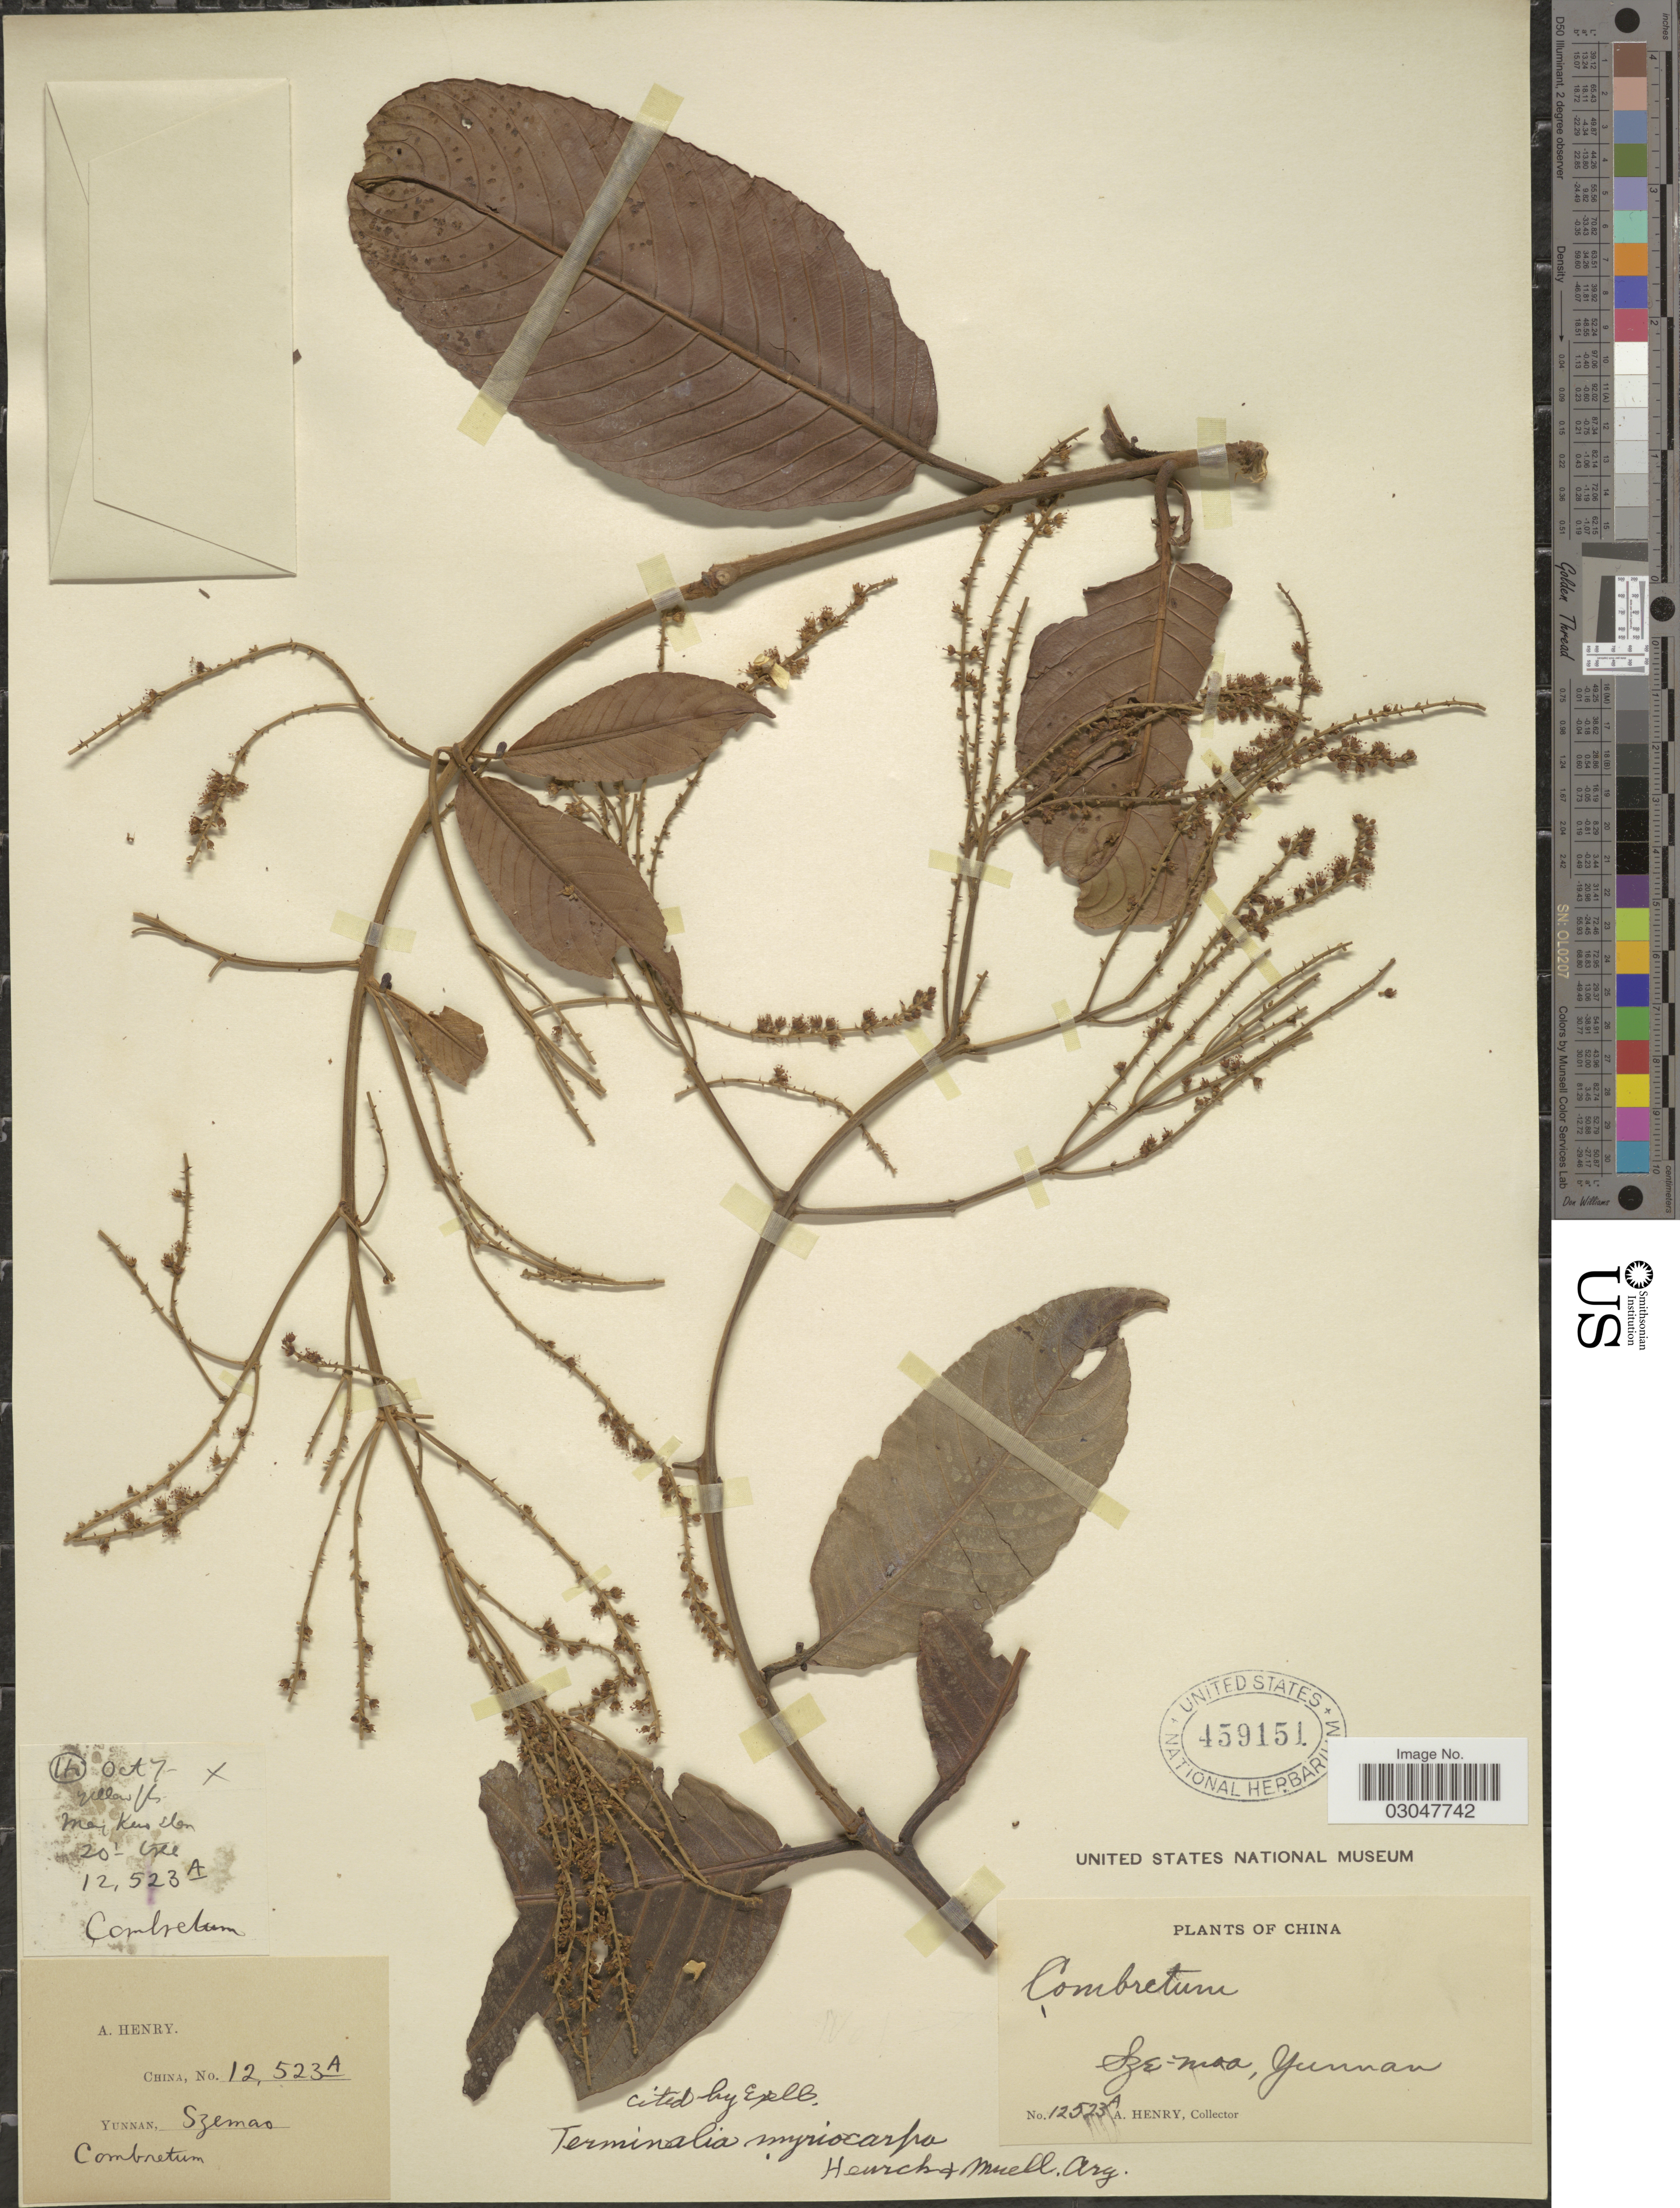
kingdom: Plantae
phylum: Tracheophyta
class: Magnoliopsida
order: Myrtales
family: Combretaceae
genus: Terminalia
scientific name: Terminalia myriocarpa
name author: Van Heurck & Müll. Arg.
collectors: A. Henry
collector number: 12523 A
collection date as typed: Transcribed d/m/y: /10/7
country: China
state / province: Yunnan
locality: Szemoa. May Kuo Shen. Ho.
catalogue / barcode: US 459151